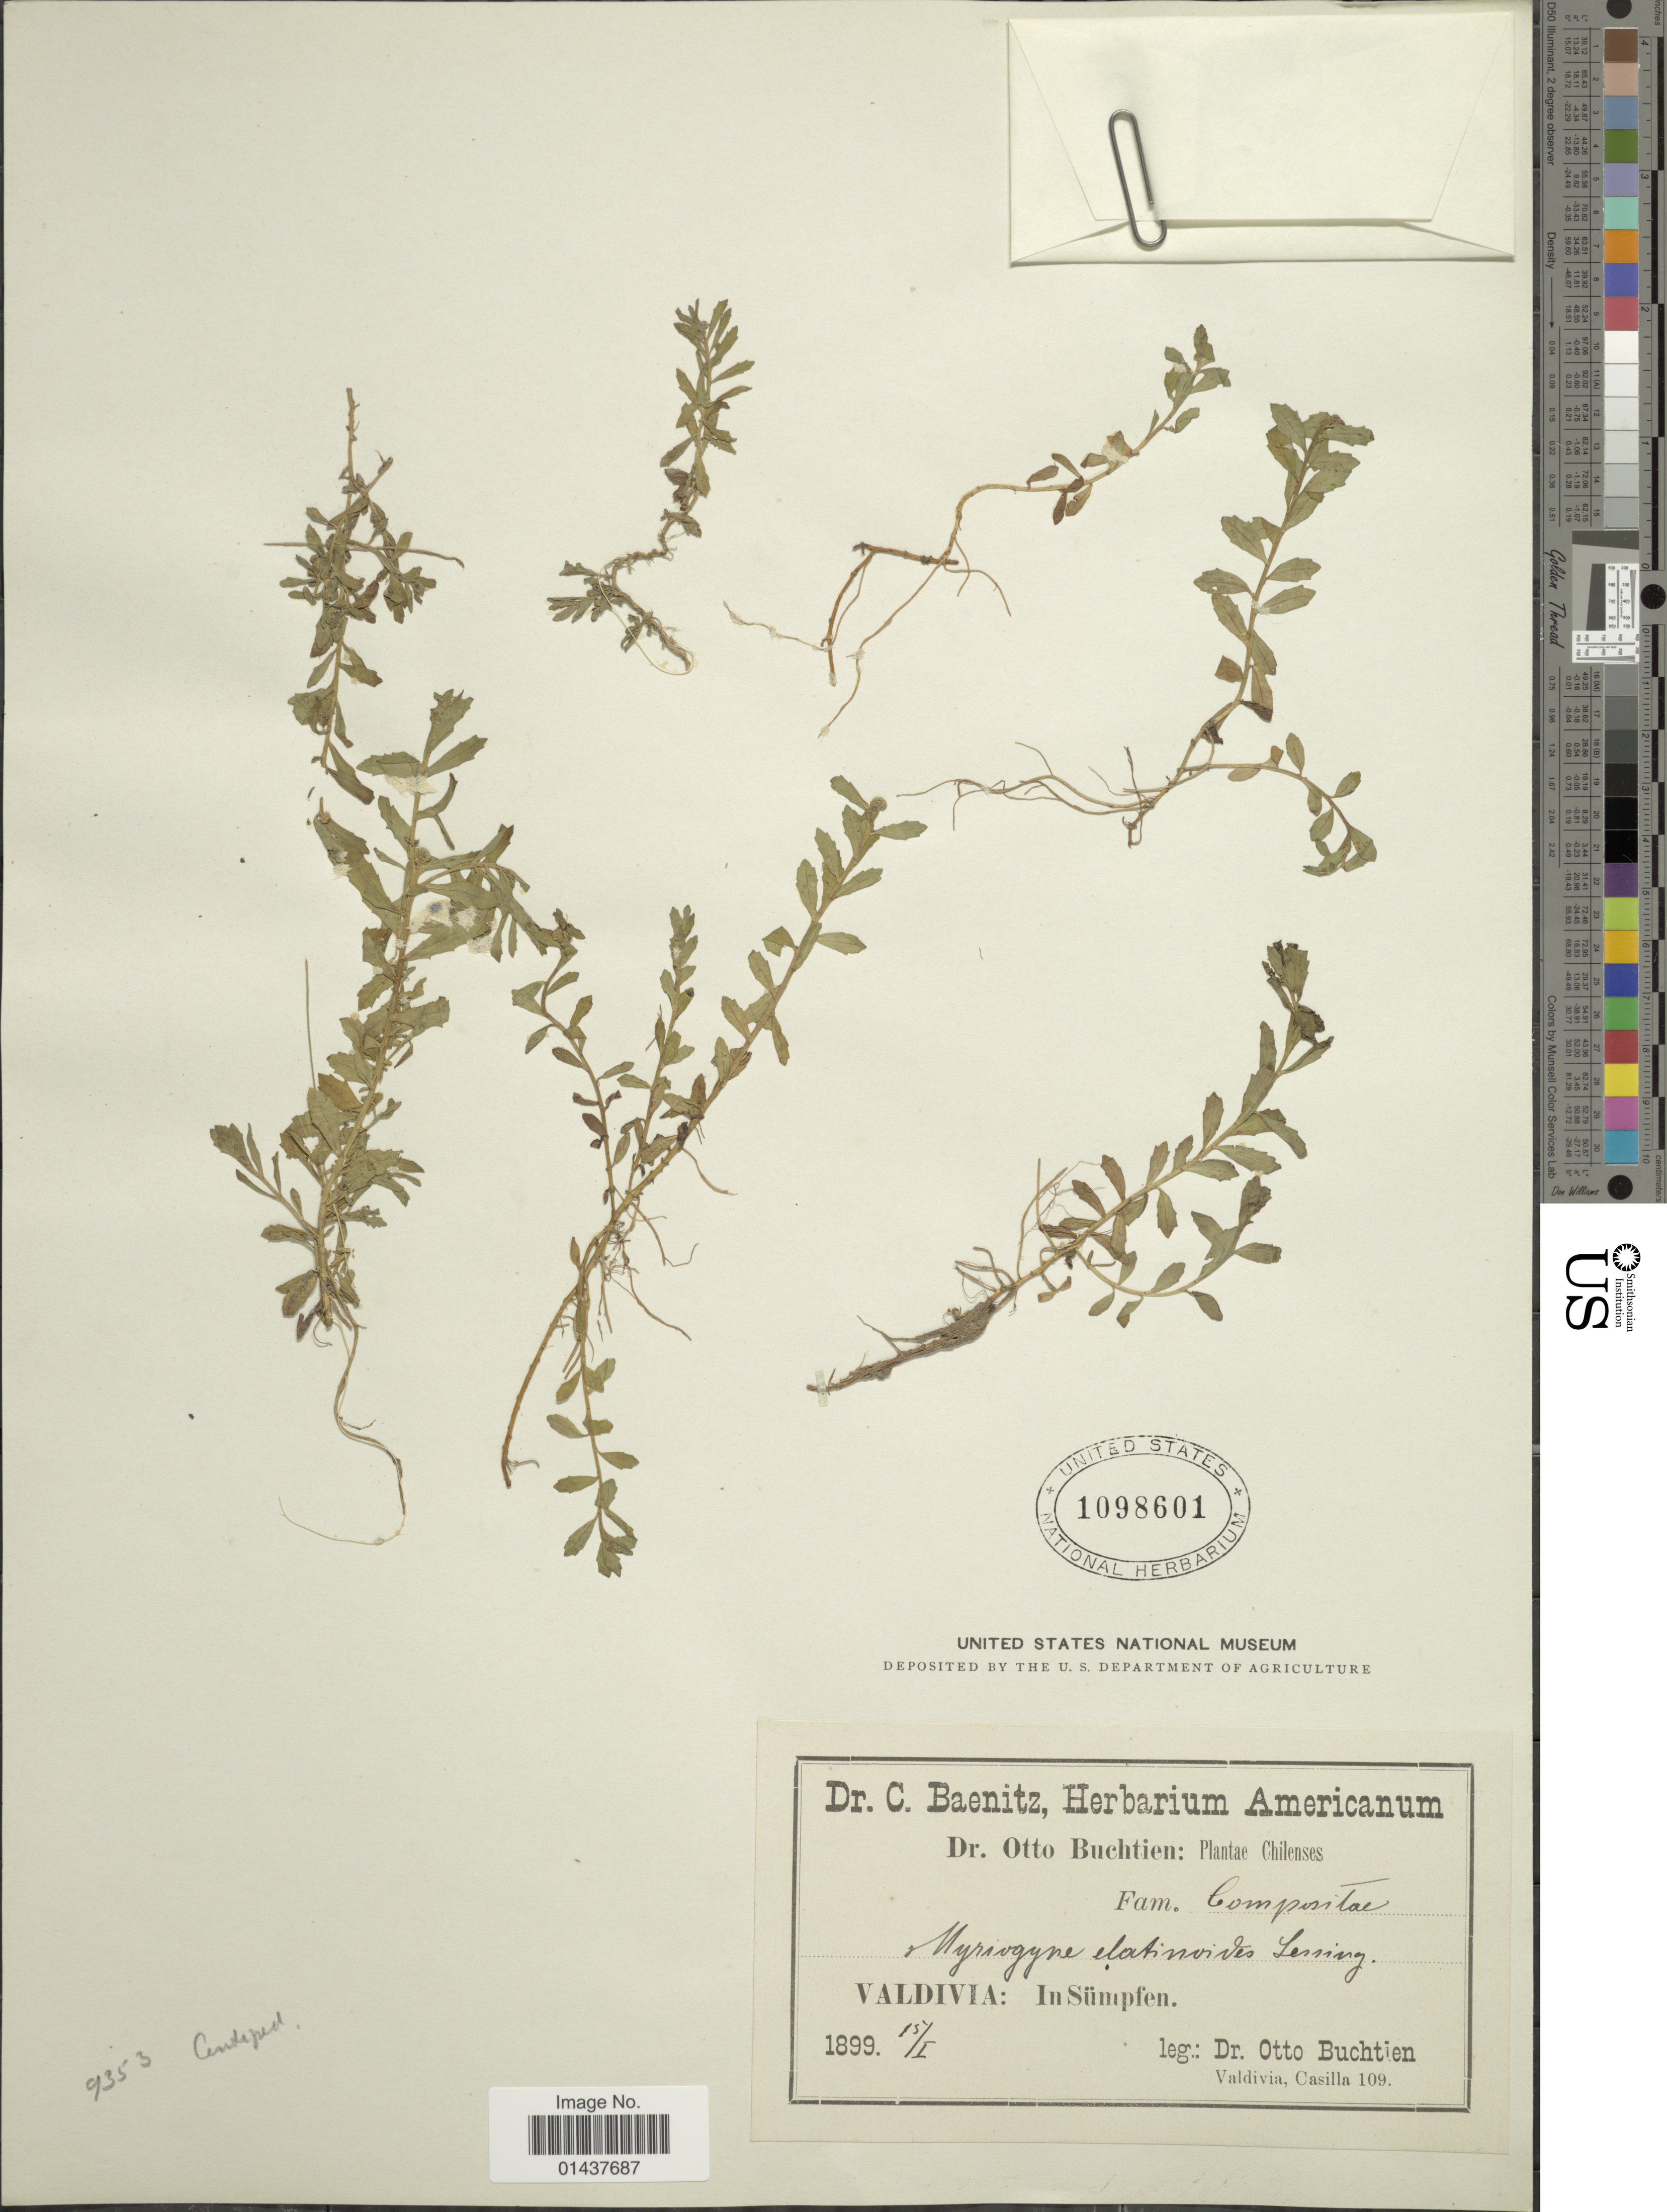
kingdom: Plantae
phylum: Tracheophyta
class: Magnoliopsida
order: Asterales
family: Asteraceae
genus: Centipeda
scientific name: Centipeda elatinoides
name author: (Less.) Boh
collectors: O. Buchtien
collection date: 1899-01-15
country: Chile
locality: Valdivia: In Sümpfen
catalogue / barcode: US 1098601